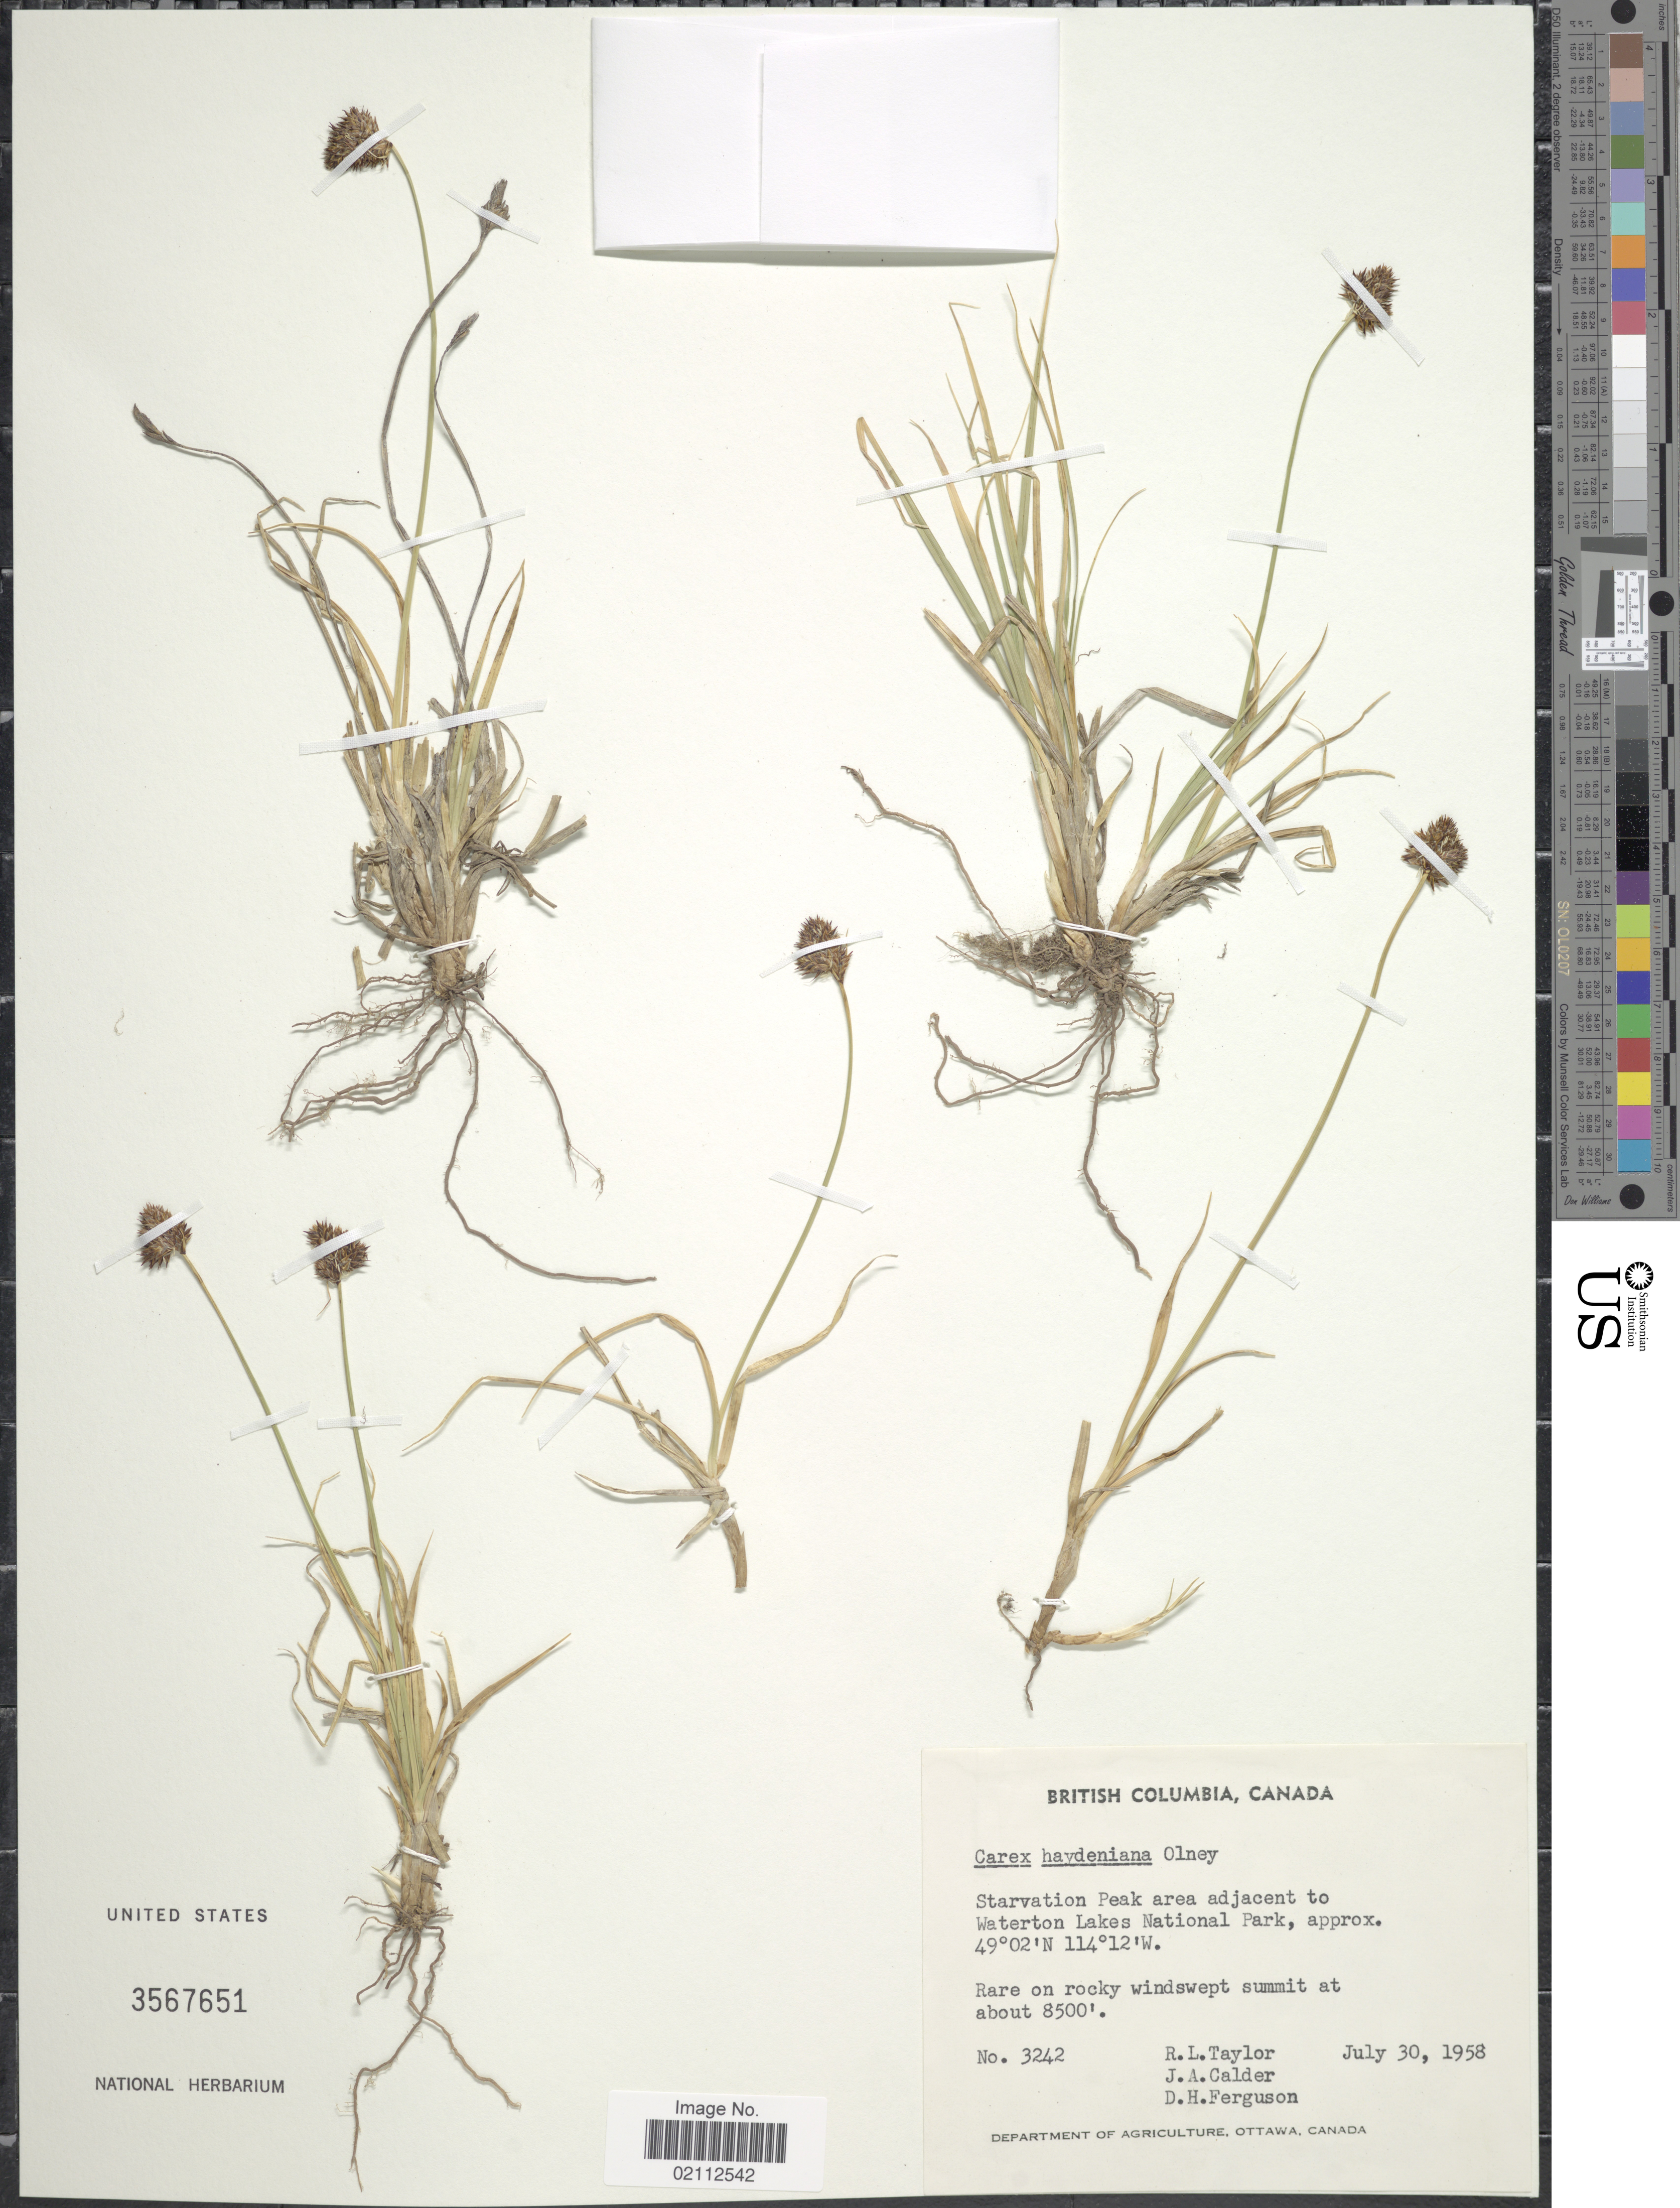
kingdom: Plantae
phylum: Tracheophyta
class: Liliopsida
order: Poales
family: Cyperaceae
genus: Carex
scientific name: Carex haydeniana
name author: Olney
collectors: R. Taylor, J. A. Calder & D. Ferguson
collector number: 3242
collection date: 1958-07-30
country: Canada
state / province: British Columbia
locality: Starvation Peak area adjacent to Waterton Lakes National Park, rare on rocky windswept summit.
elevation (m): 2591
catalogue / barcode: US 3567651